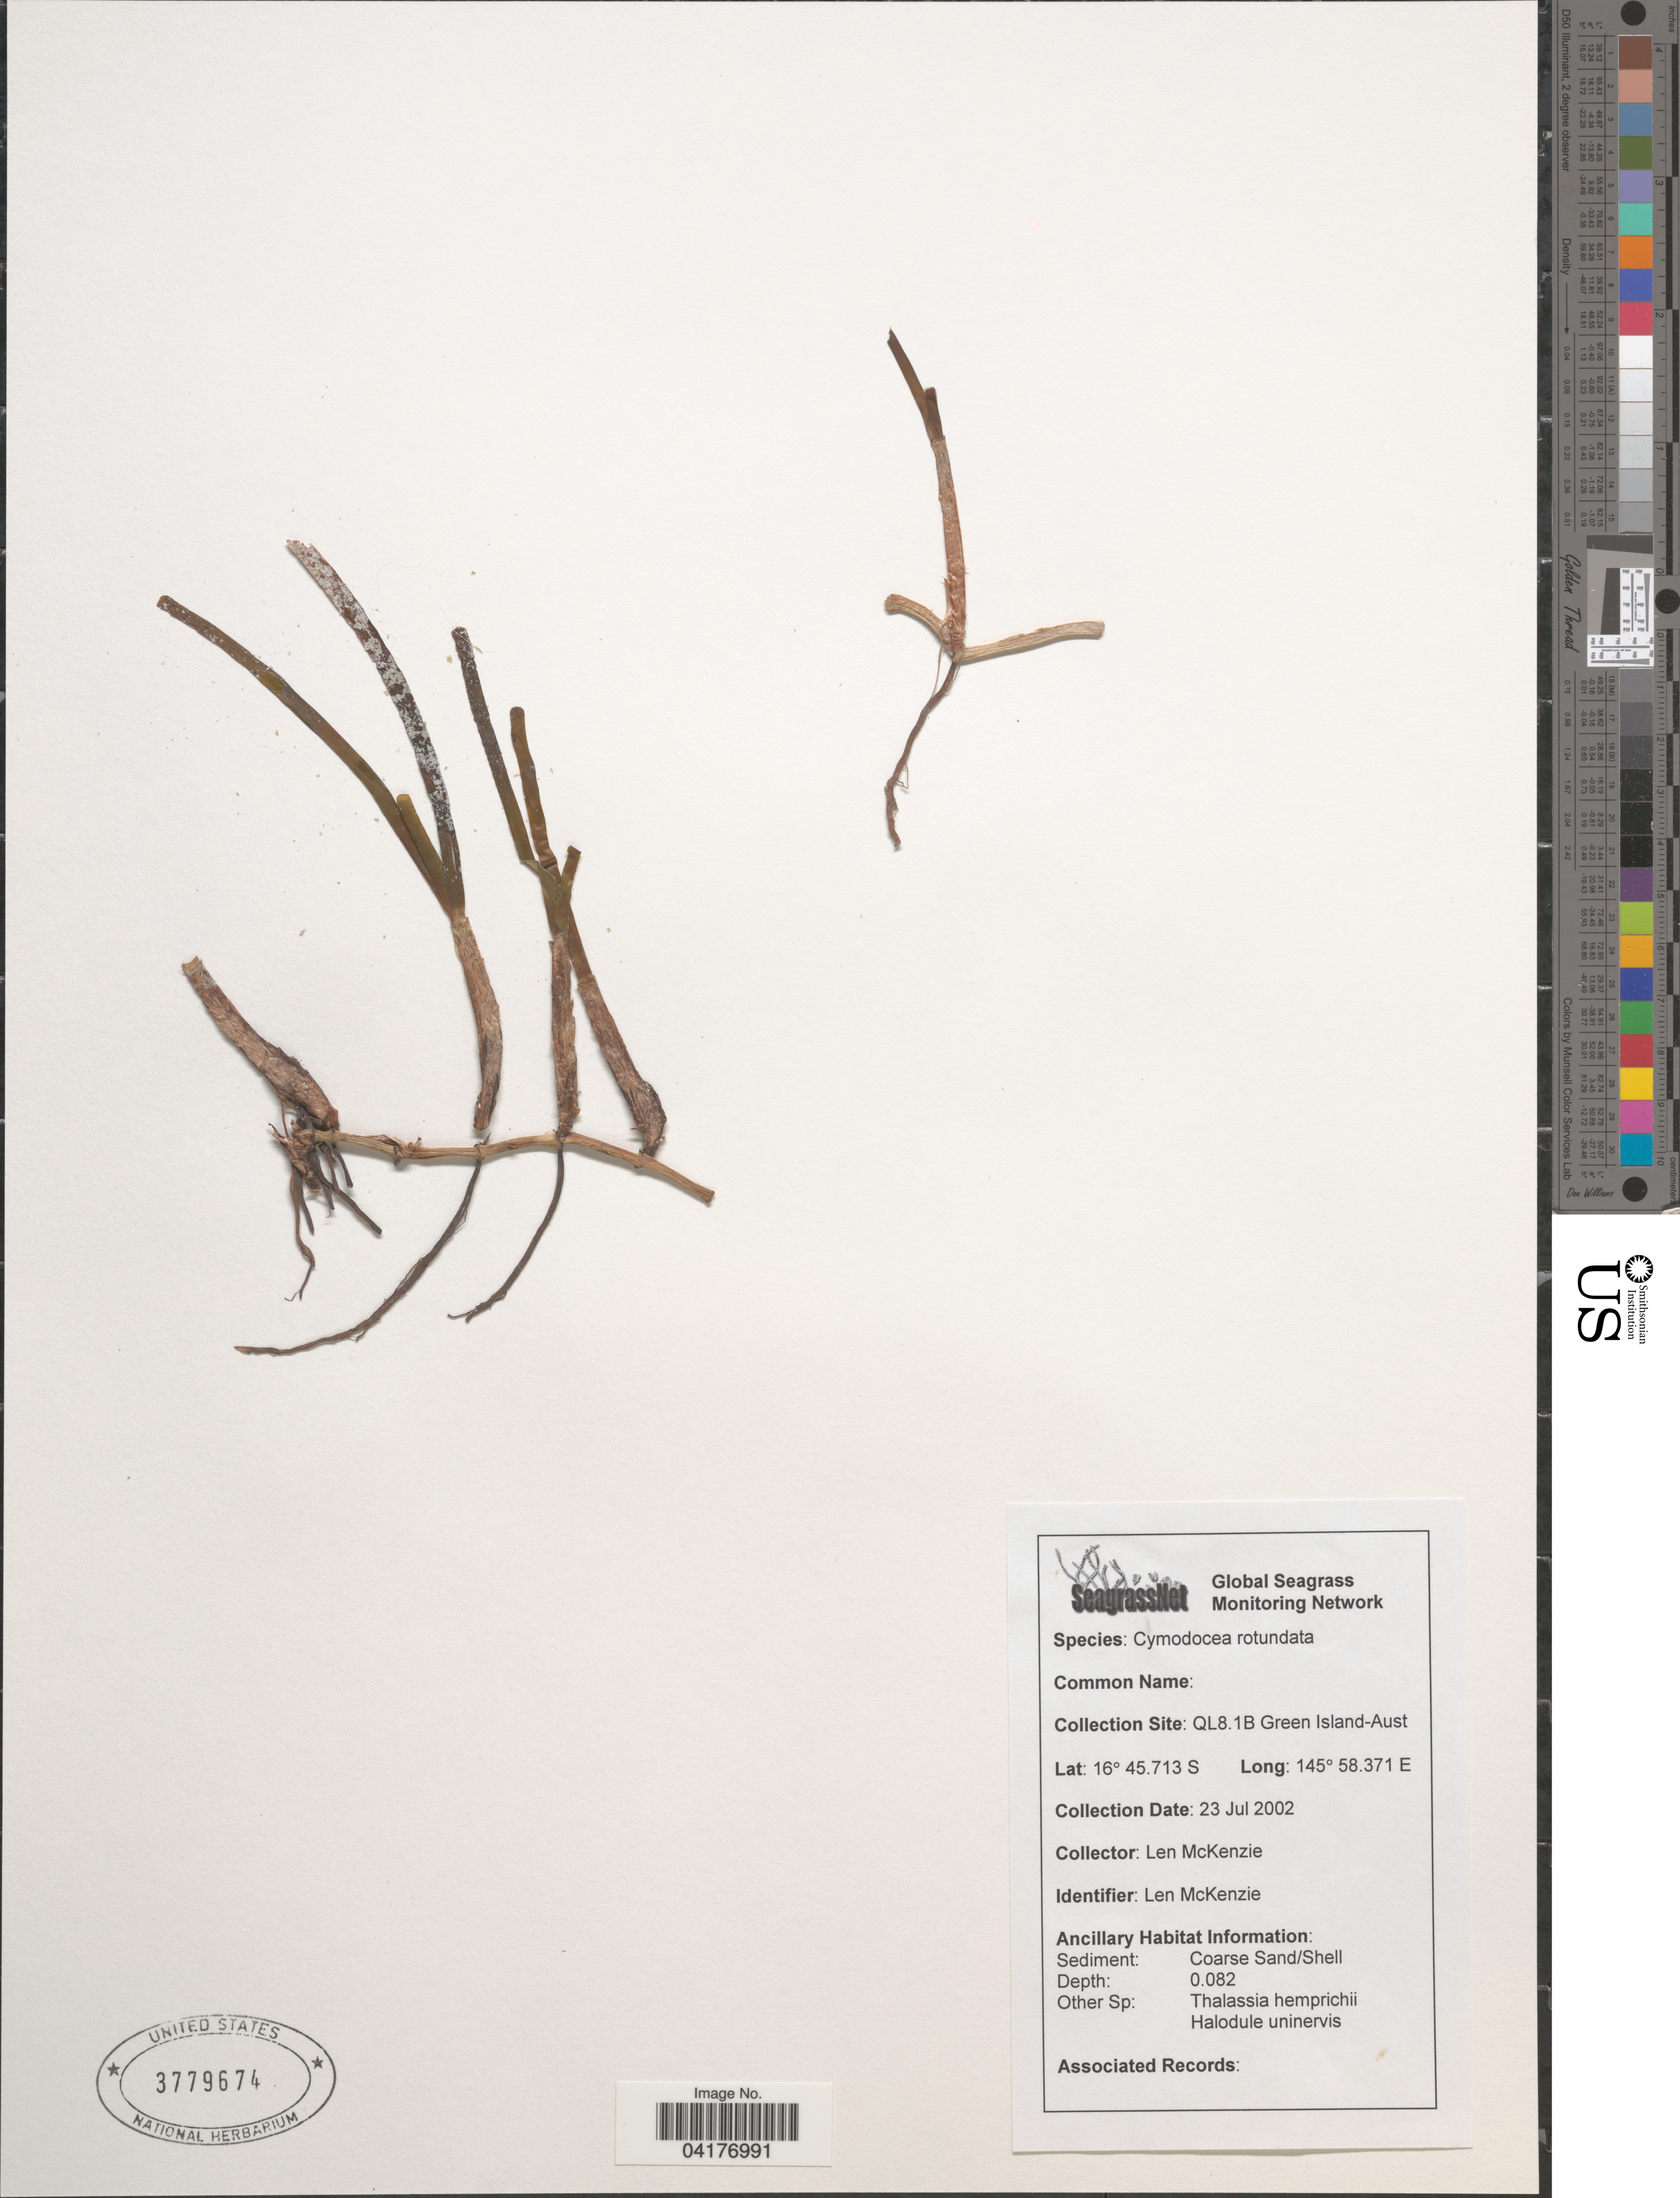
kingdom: Plantae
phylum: Tracheophyta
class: Liliopsida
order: Alismatales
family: Cymodoceaceae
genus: Cymodocea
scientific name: Cymodocea rotundata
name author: Asch. & Schweinf.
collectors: L. McKenzie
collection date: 2002-07-23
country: Australia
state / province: Queensland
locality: Collection Site: QL8.1B Green Island-Aust.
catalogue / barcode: US 3779674